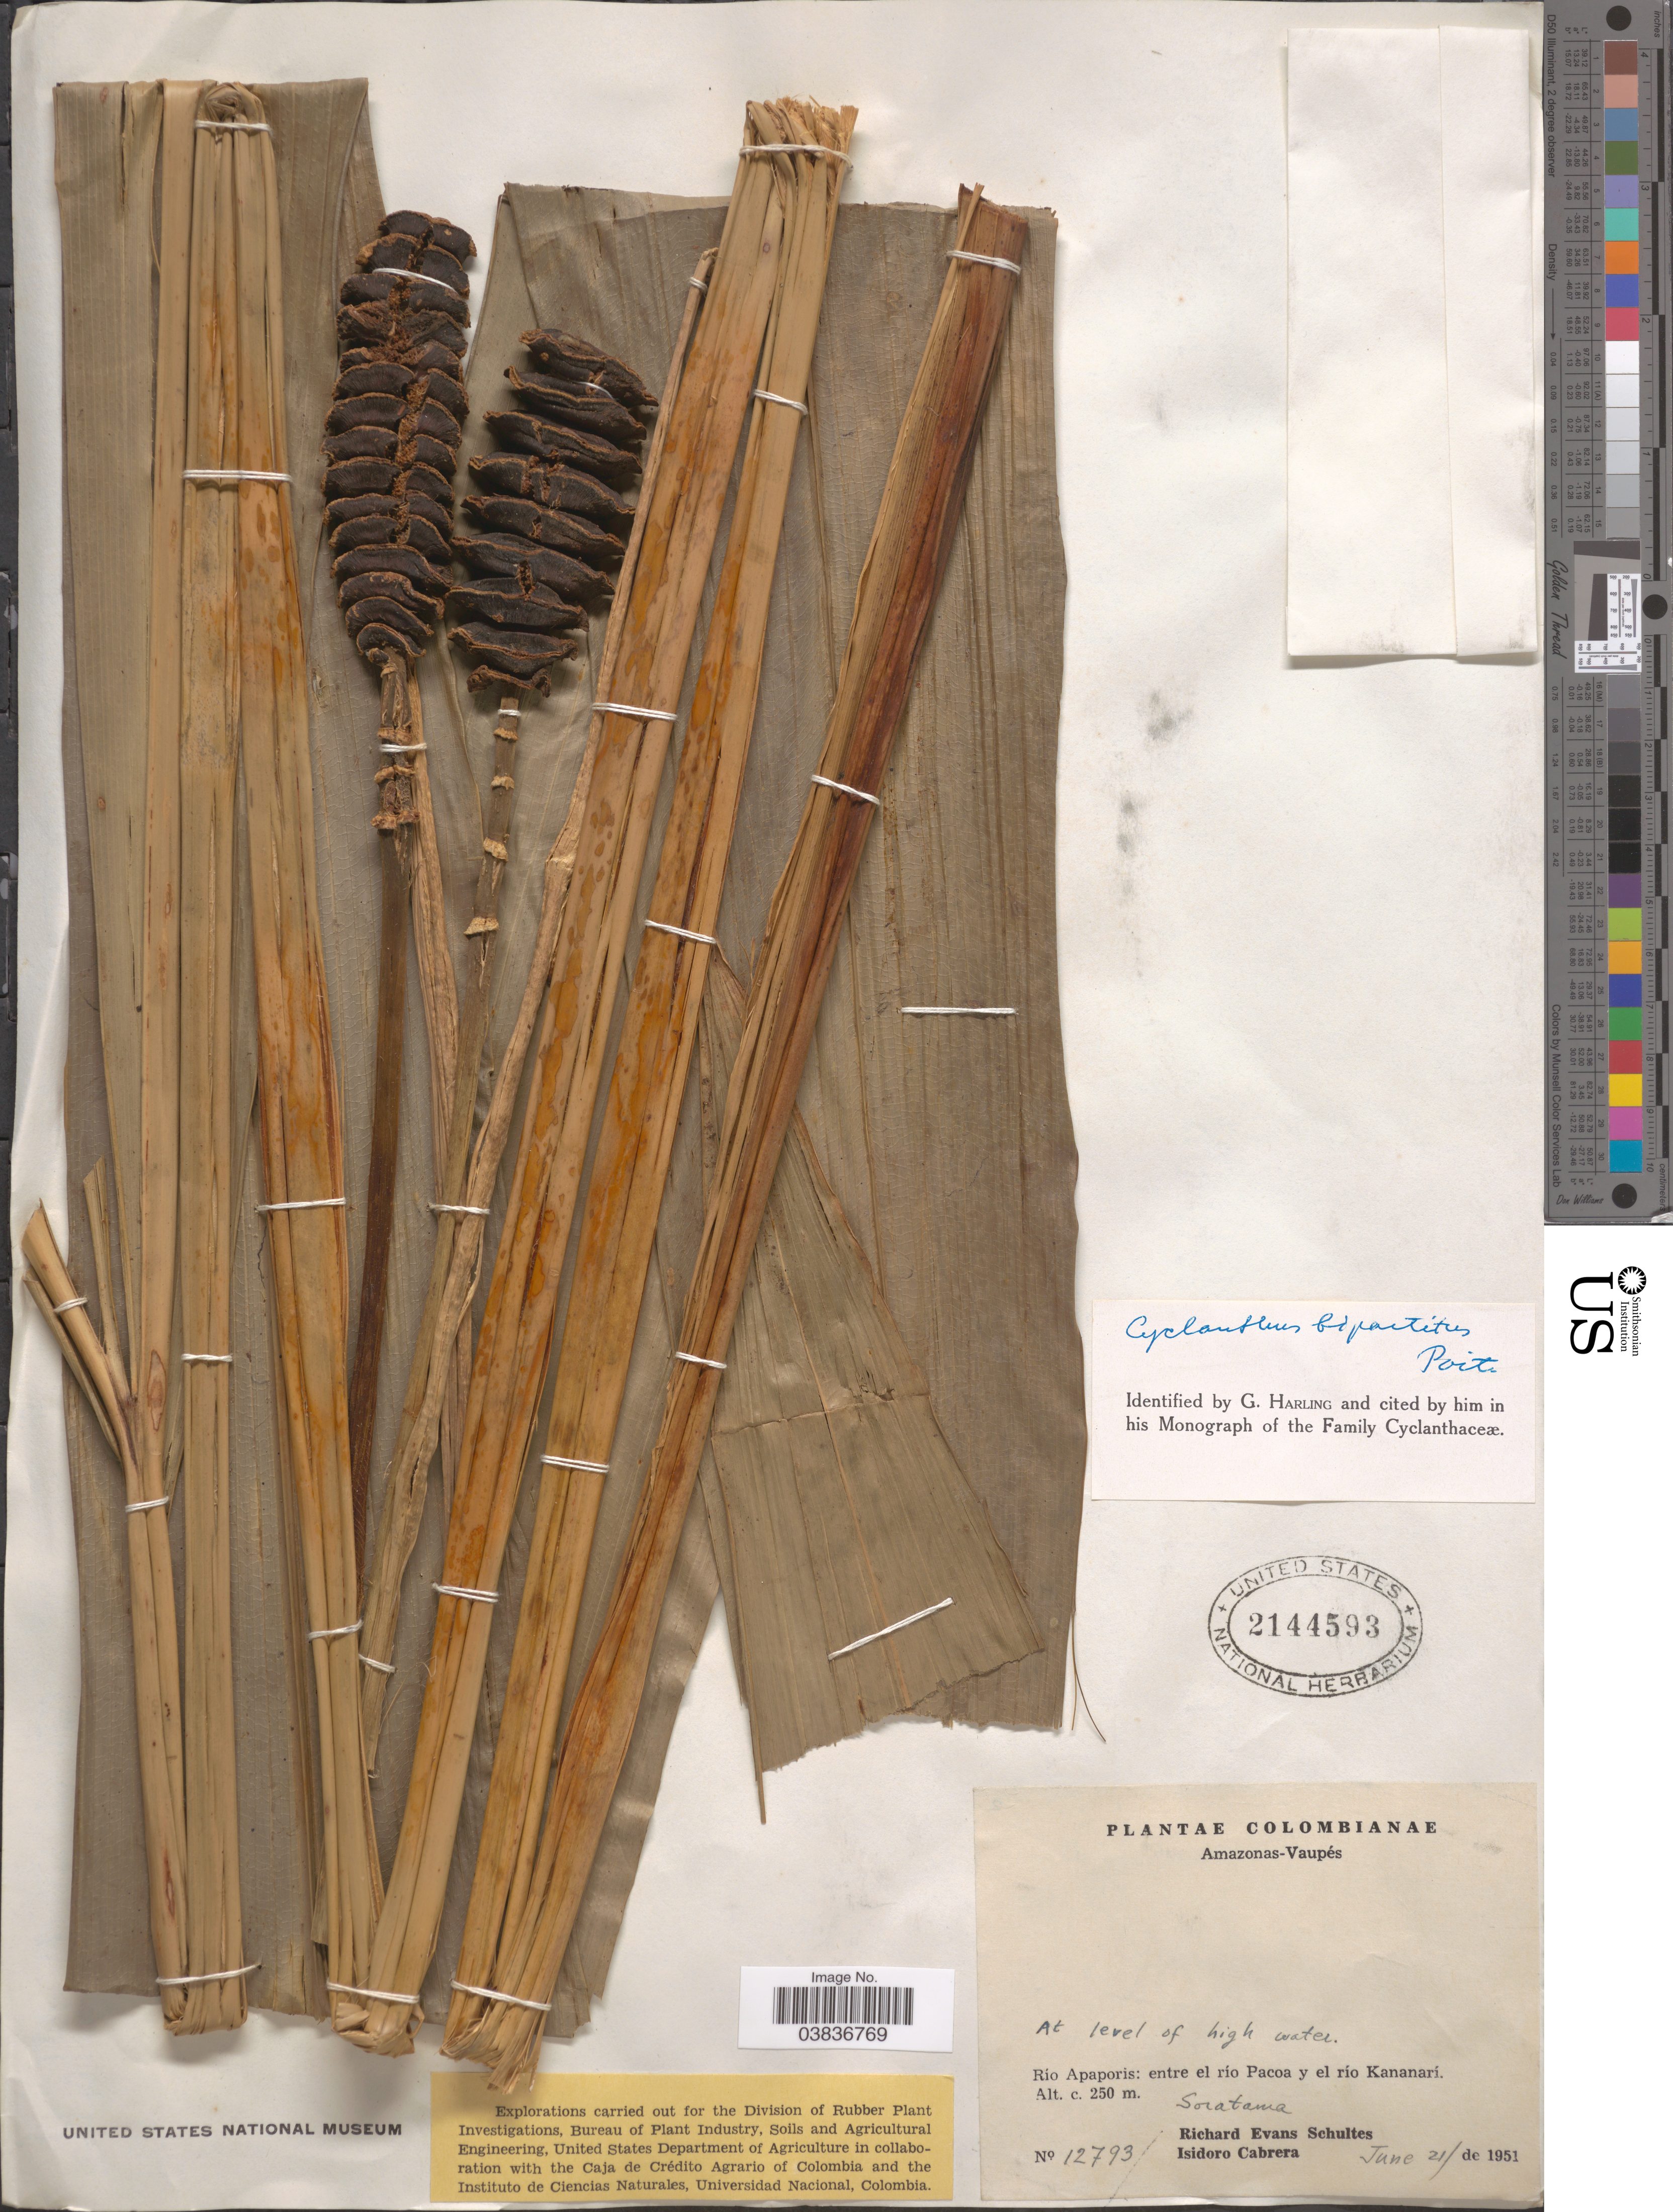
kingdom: Plantae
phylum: Tracheophyta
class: Liliopsida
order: Pandanales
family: Cyclanthaceae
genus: Cyclanthus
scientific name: Cyclanthus bipartitus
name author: Poit. ex A. Rich.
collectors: R. E. Schultes & I. Cabrera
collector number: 12793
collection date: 1951-06-21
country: Colombia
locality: Amazonas-Vaupés. Río Apaporis: entre el río Pacoa y el río Kananarí. Soratama.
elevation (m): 250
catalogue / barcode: US 2144593